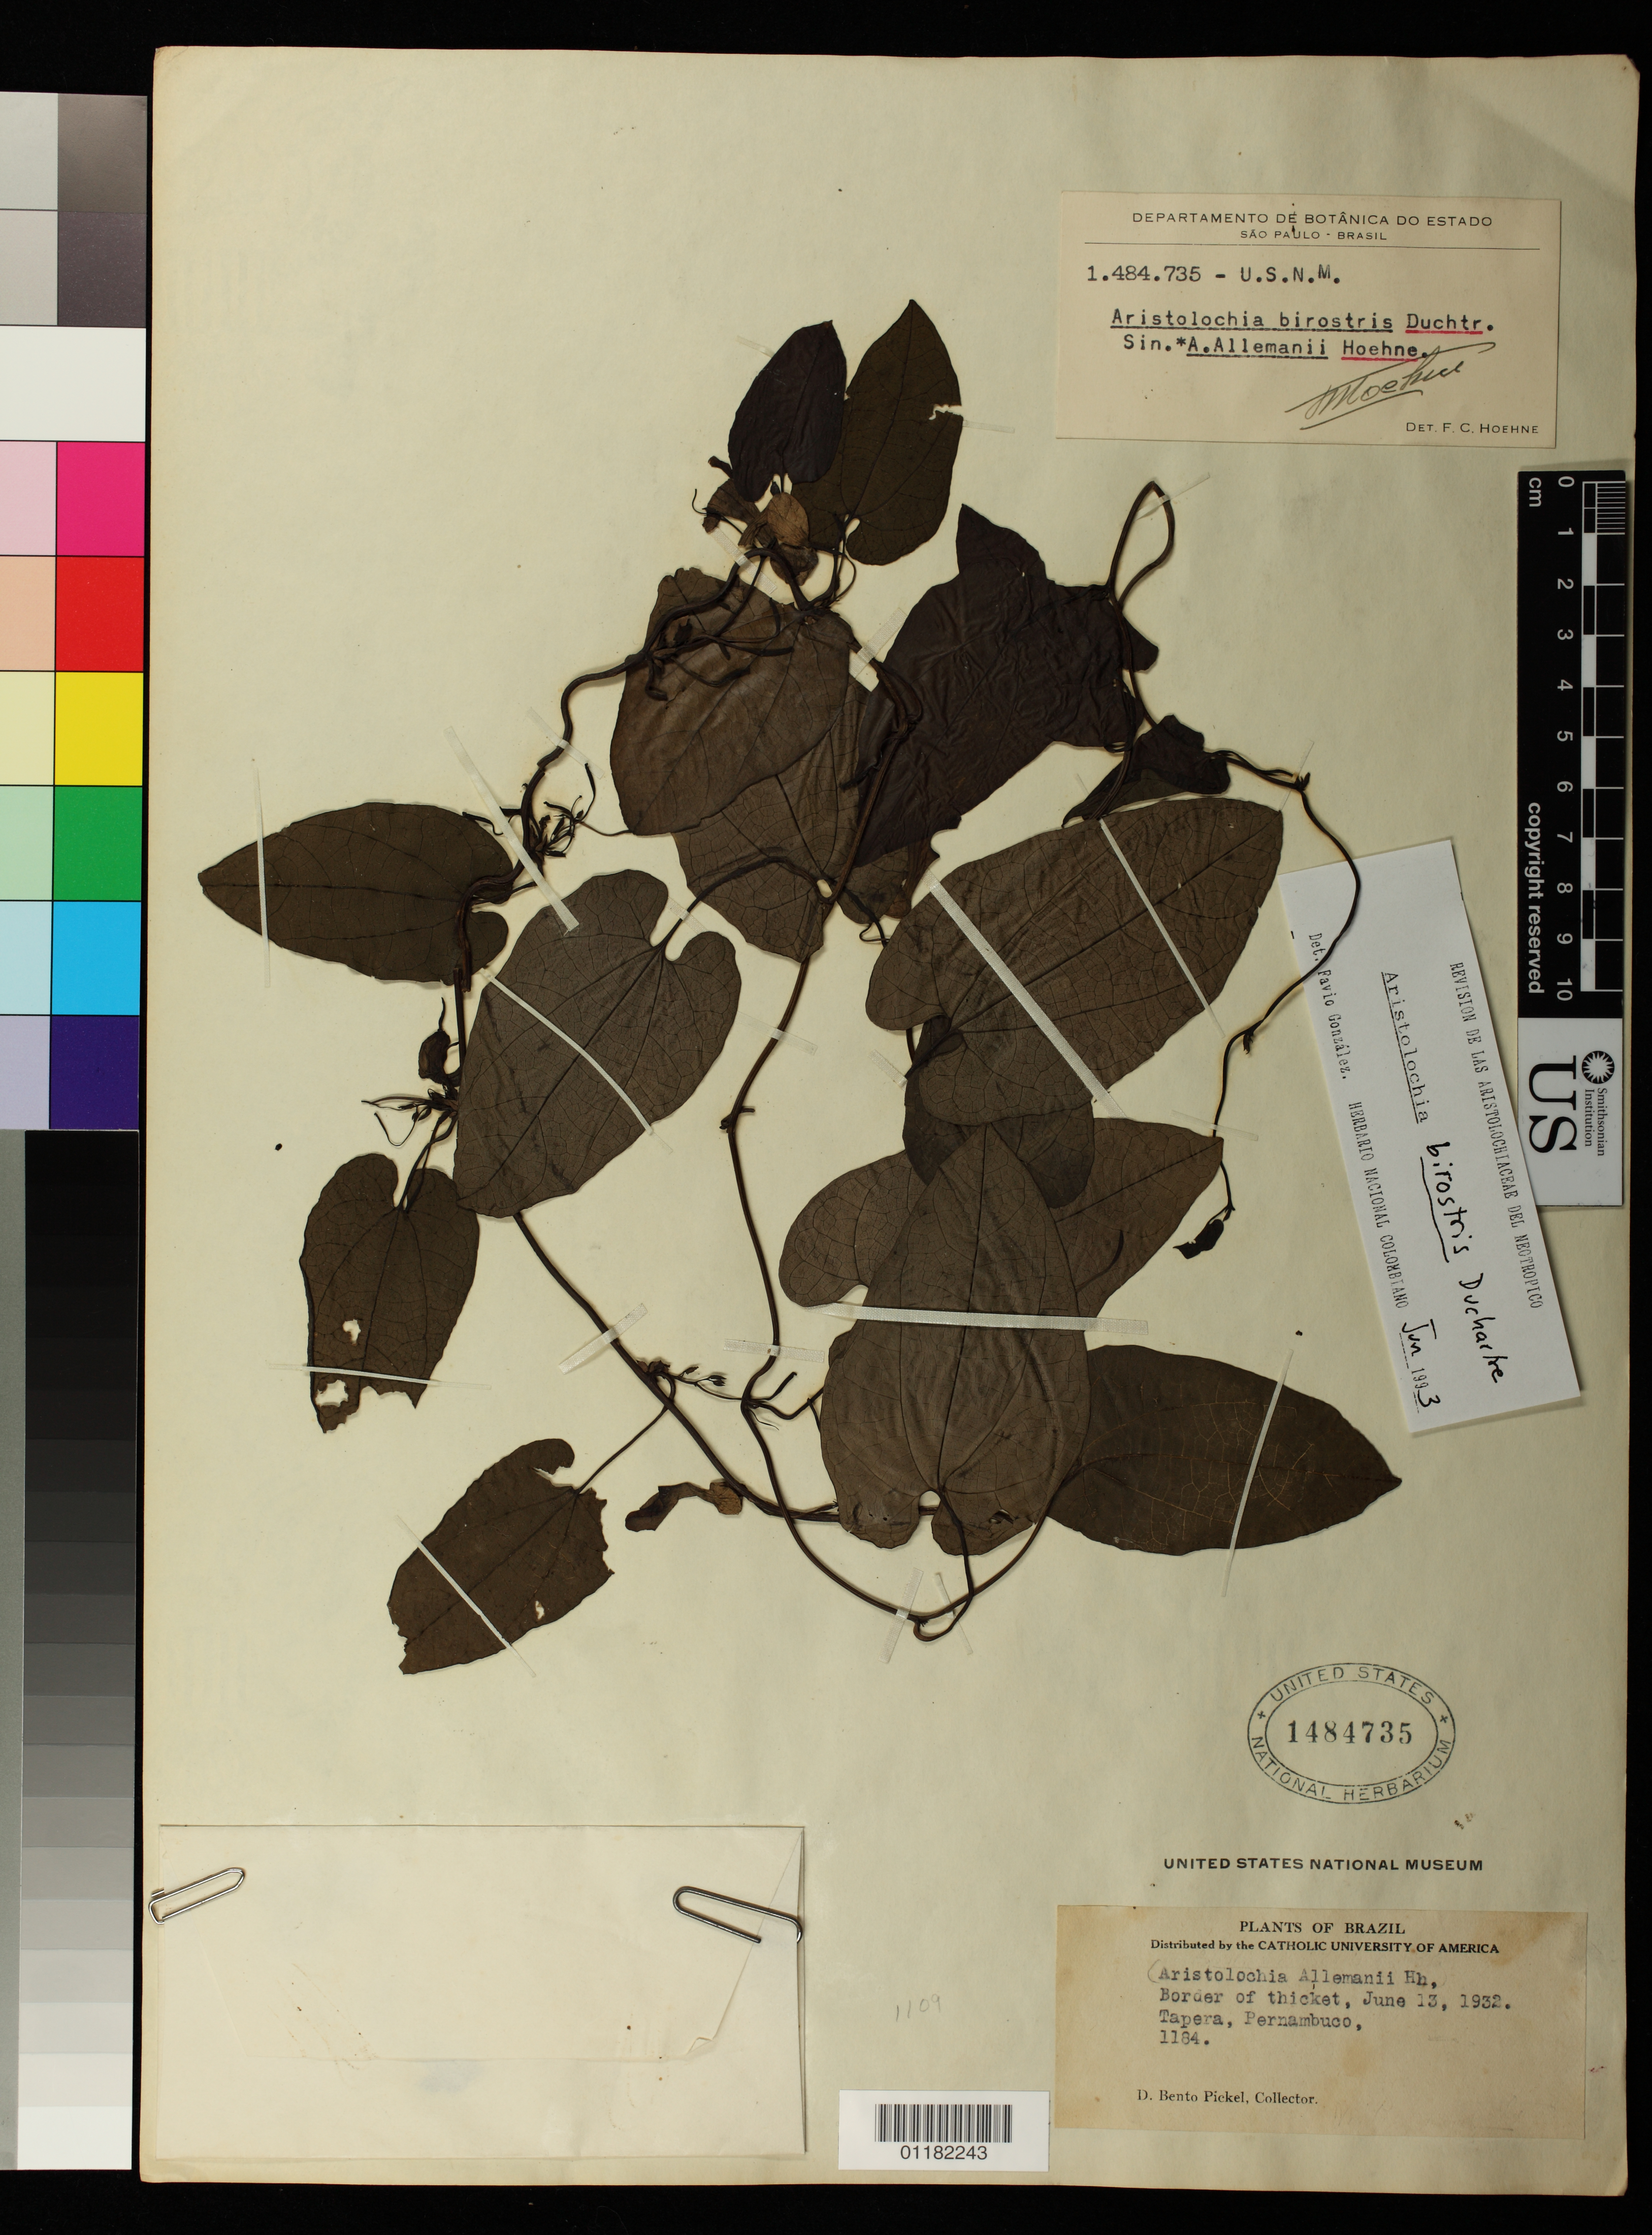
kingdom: Plantae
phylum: Tracheophyta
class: Magnoliopsida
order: Piperales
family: Aristolochiaceae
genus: Aristolochia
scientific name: Aristolochia bicolor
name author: Ule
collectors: B. J. Pickel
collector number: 1184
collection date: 1932-06-13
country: Brazil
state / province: Pernambuco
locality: Tapera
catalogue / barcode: US 1484735